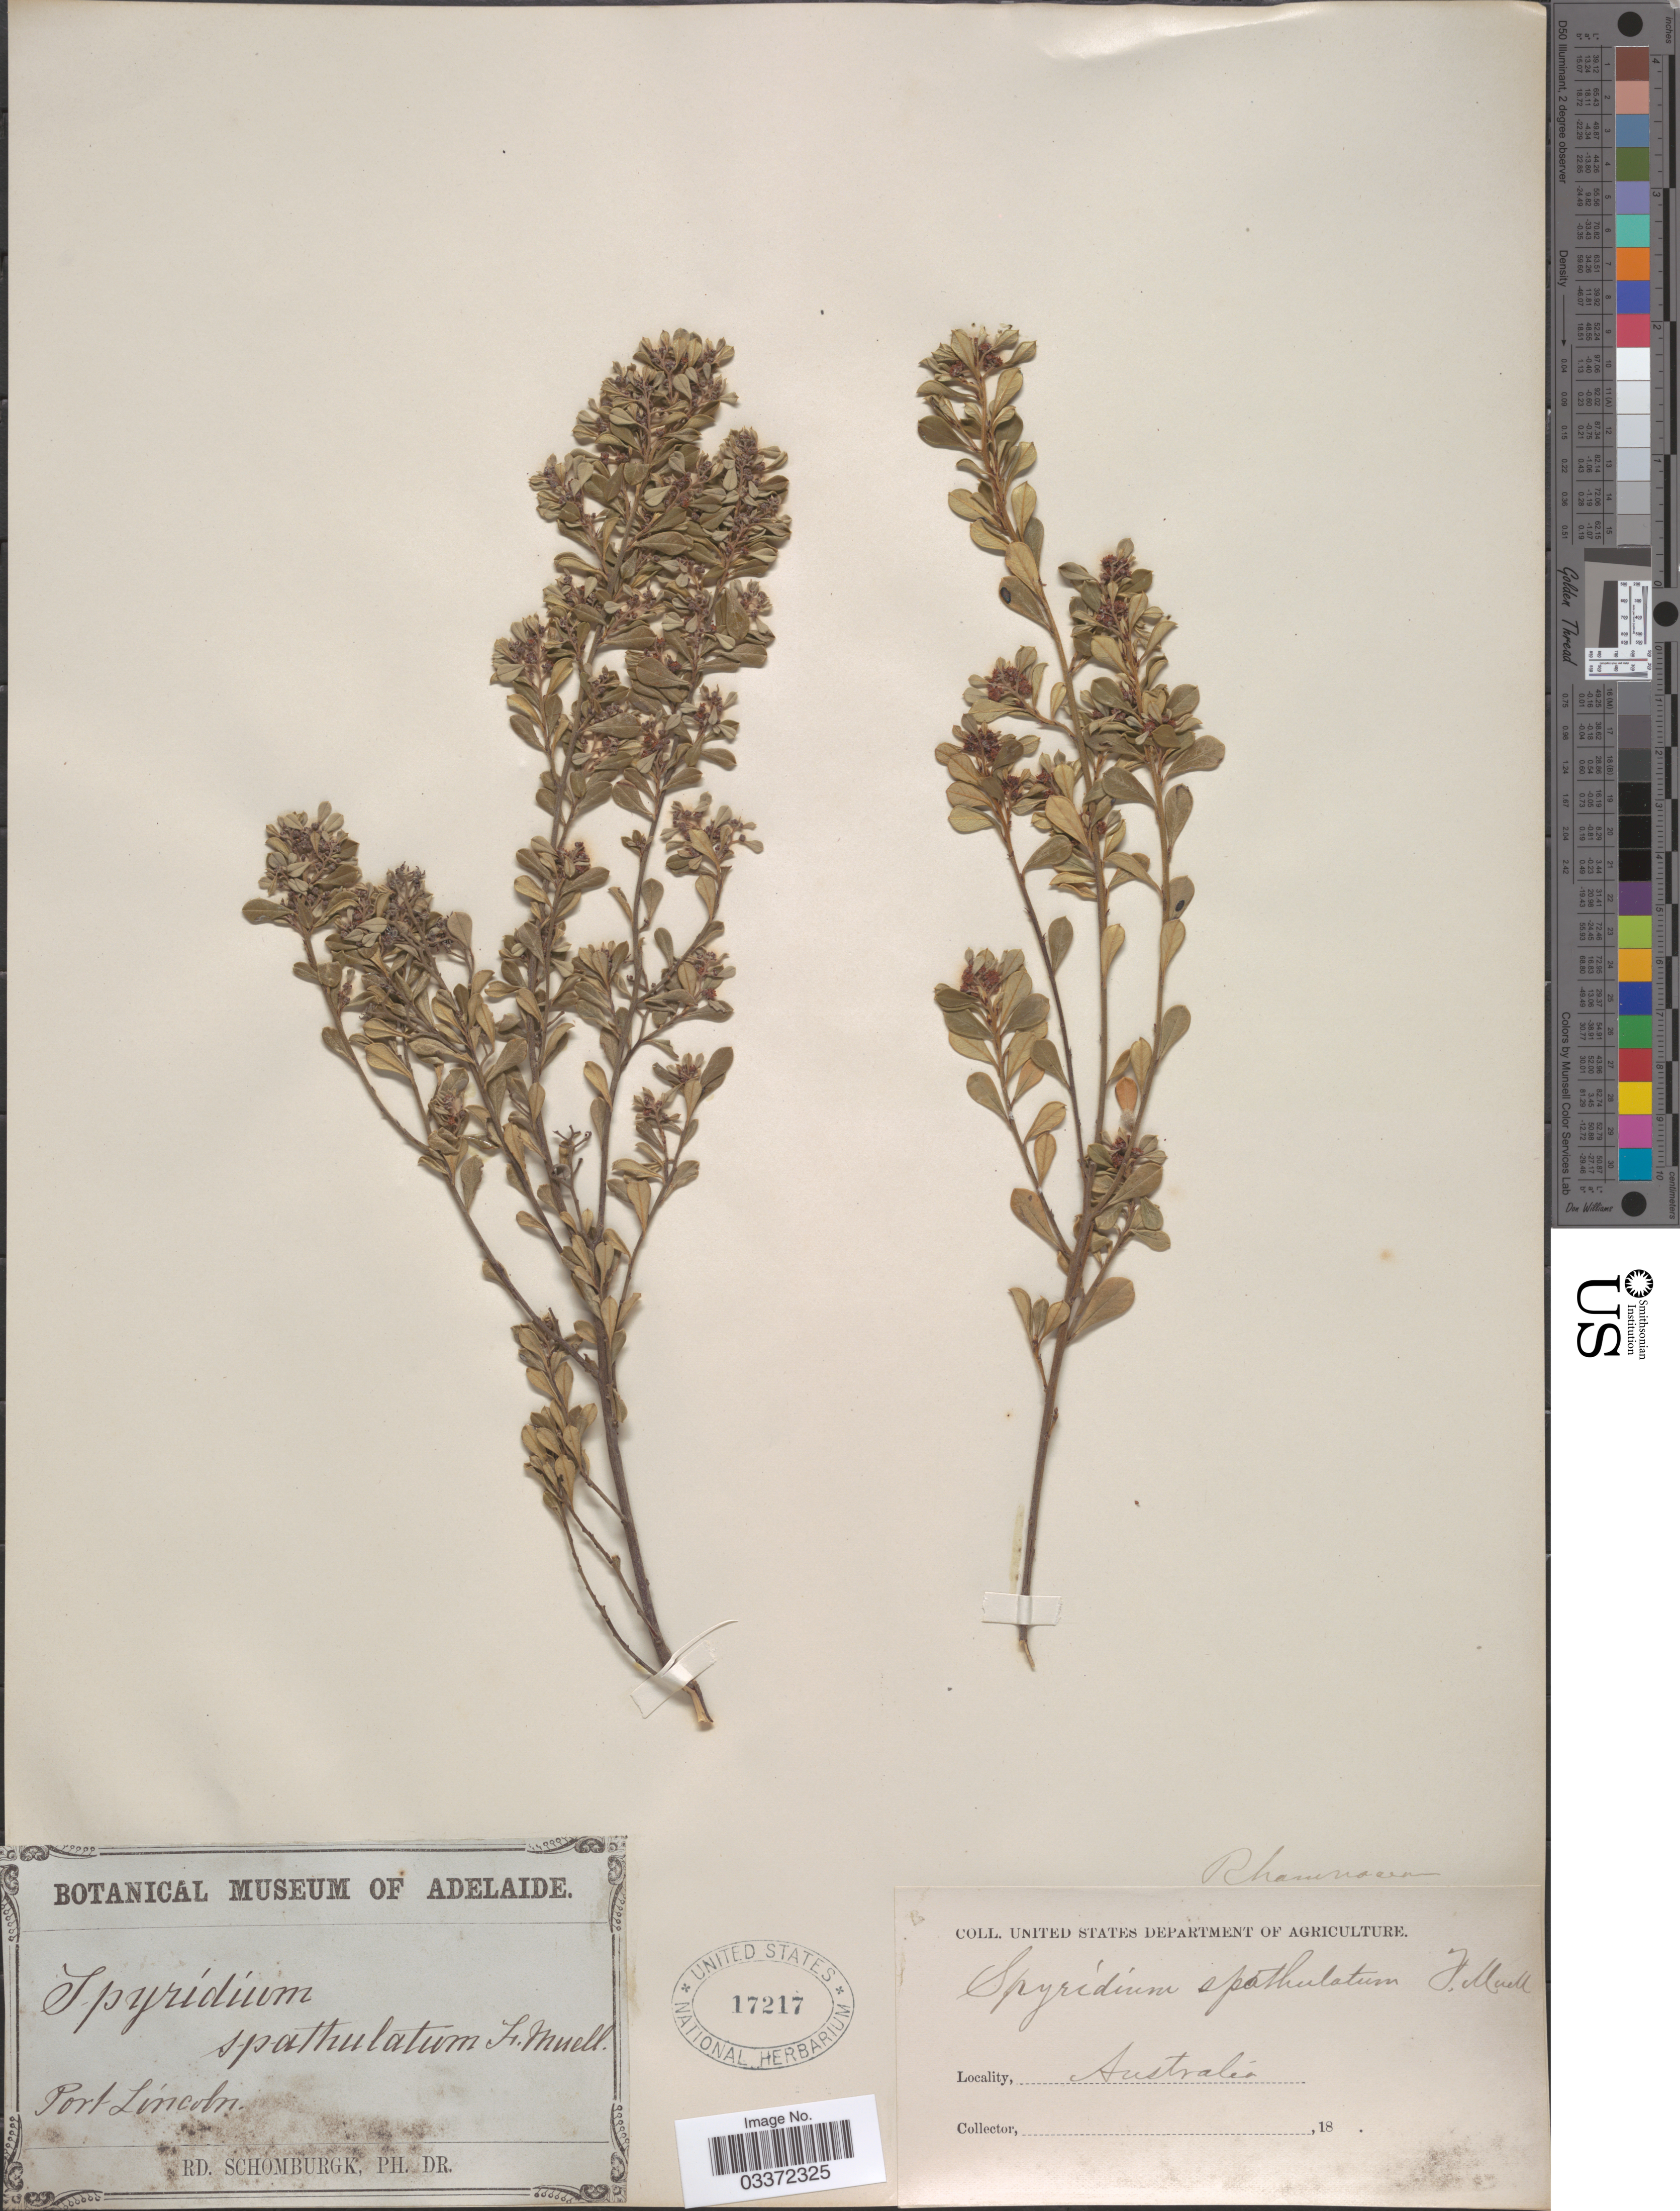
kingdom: Plantae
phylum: Tracheophyta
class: Magnoliopsida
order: Rosales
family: Rhamnaceae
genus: Spyridium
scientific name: Spyridium spathulatum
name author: (F. Muell.) Benth.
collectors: M. R. Schomburgk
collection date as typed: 18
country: Australia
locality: Port Lincoln.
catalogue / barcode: US 17217